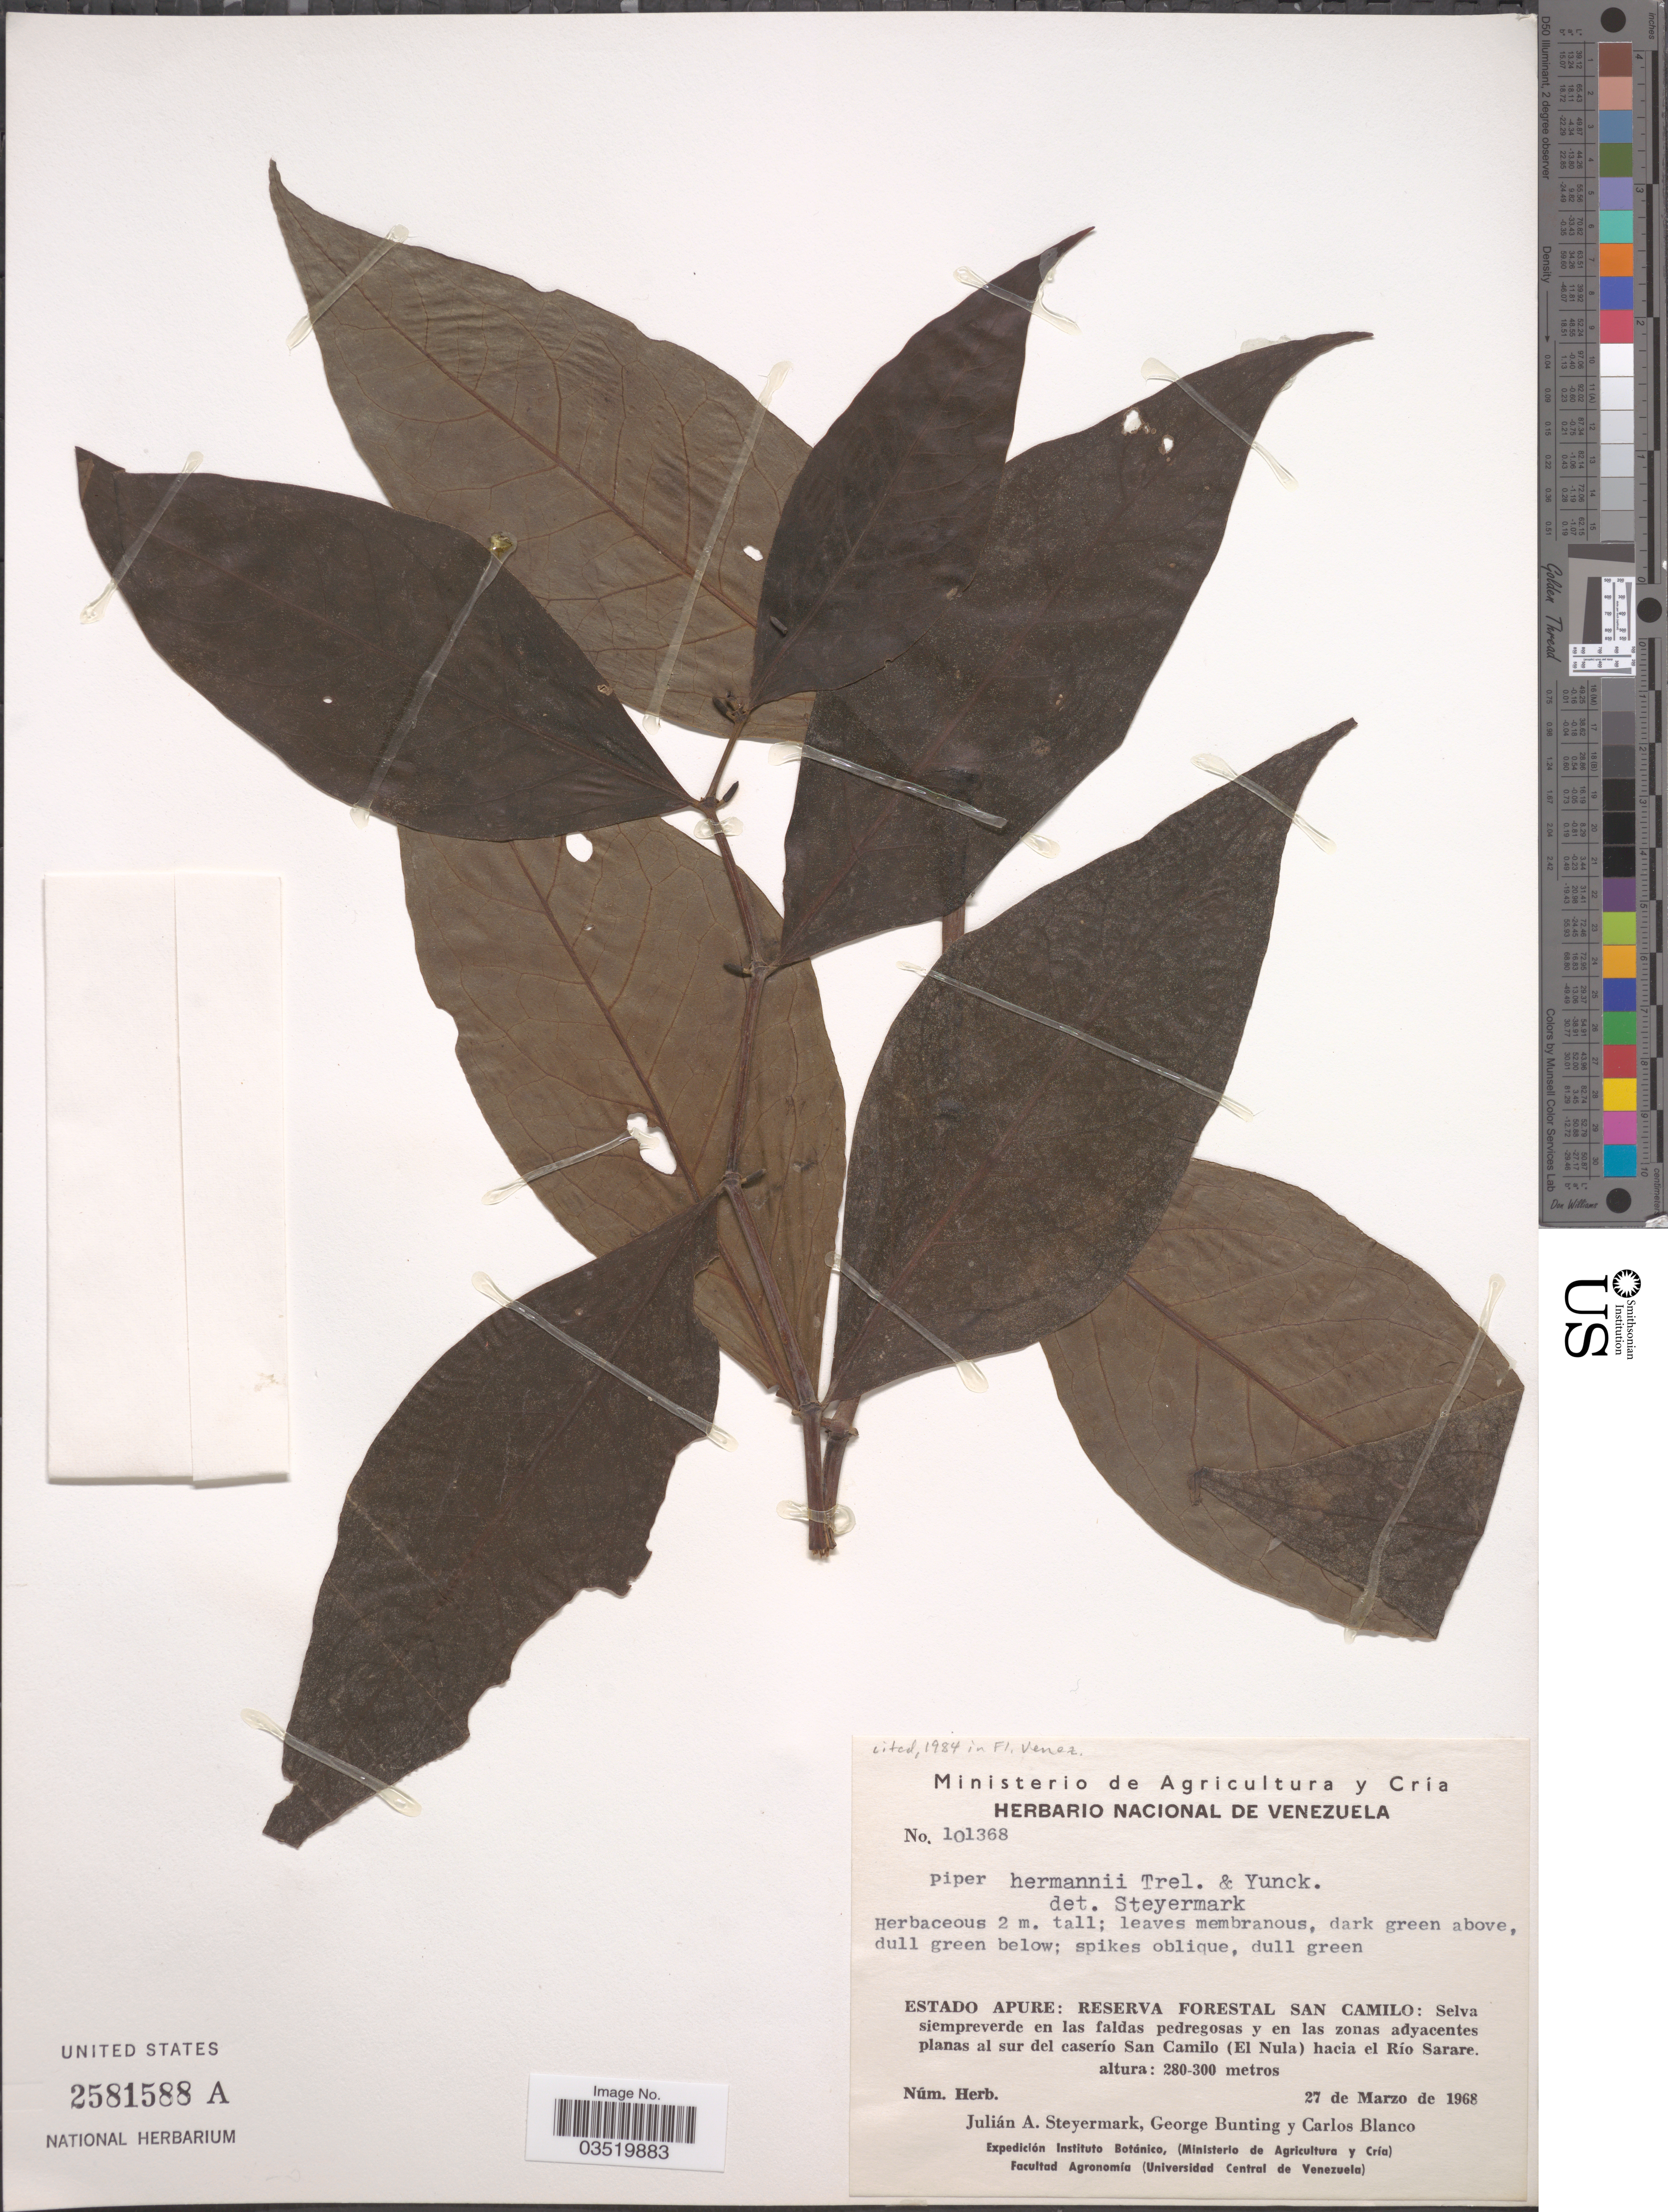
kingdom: Plantae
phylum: Tracheophyta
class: Magnoliopsida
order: Piperales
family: Piperaceae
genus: Piper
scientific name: Piper hermannii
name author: Trel. & Yunck.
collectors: J. Steyermark, G. S. Bunting & C. Blanco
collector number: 101368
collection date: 1968-03-27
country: Venezuela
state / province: Apure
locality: Reserva Forestal San Camilo: Selva siempreverde en las faldas pedregosas y en las zonas adyacentes planas al sur del caserío San Camilo (El Nula) hacia el Río Sarare.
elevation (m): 280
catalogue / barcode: US 2581588A